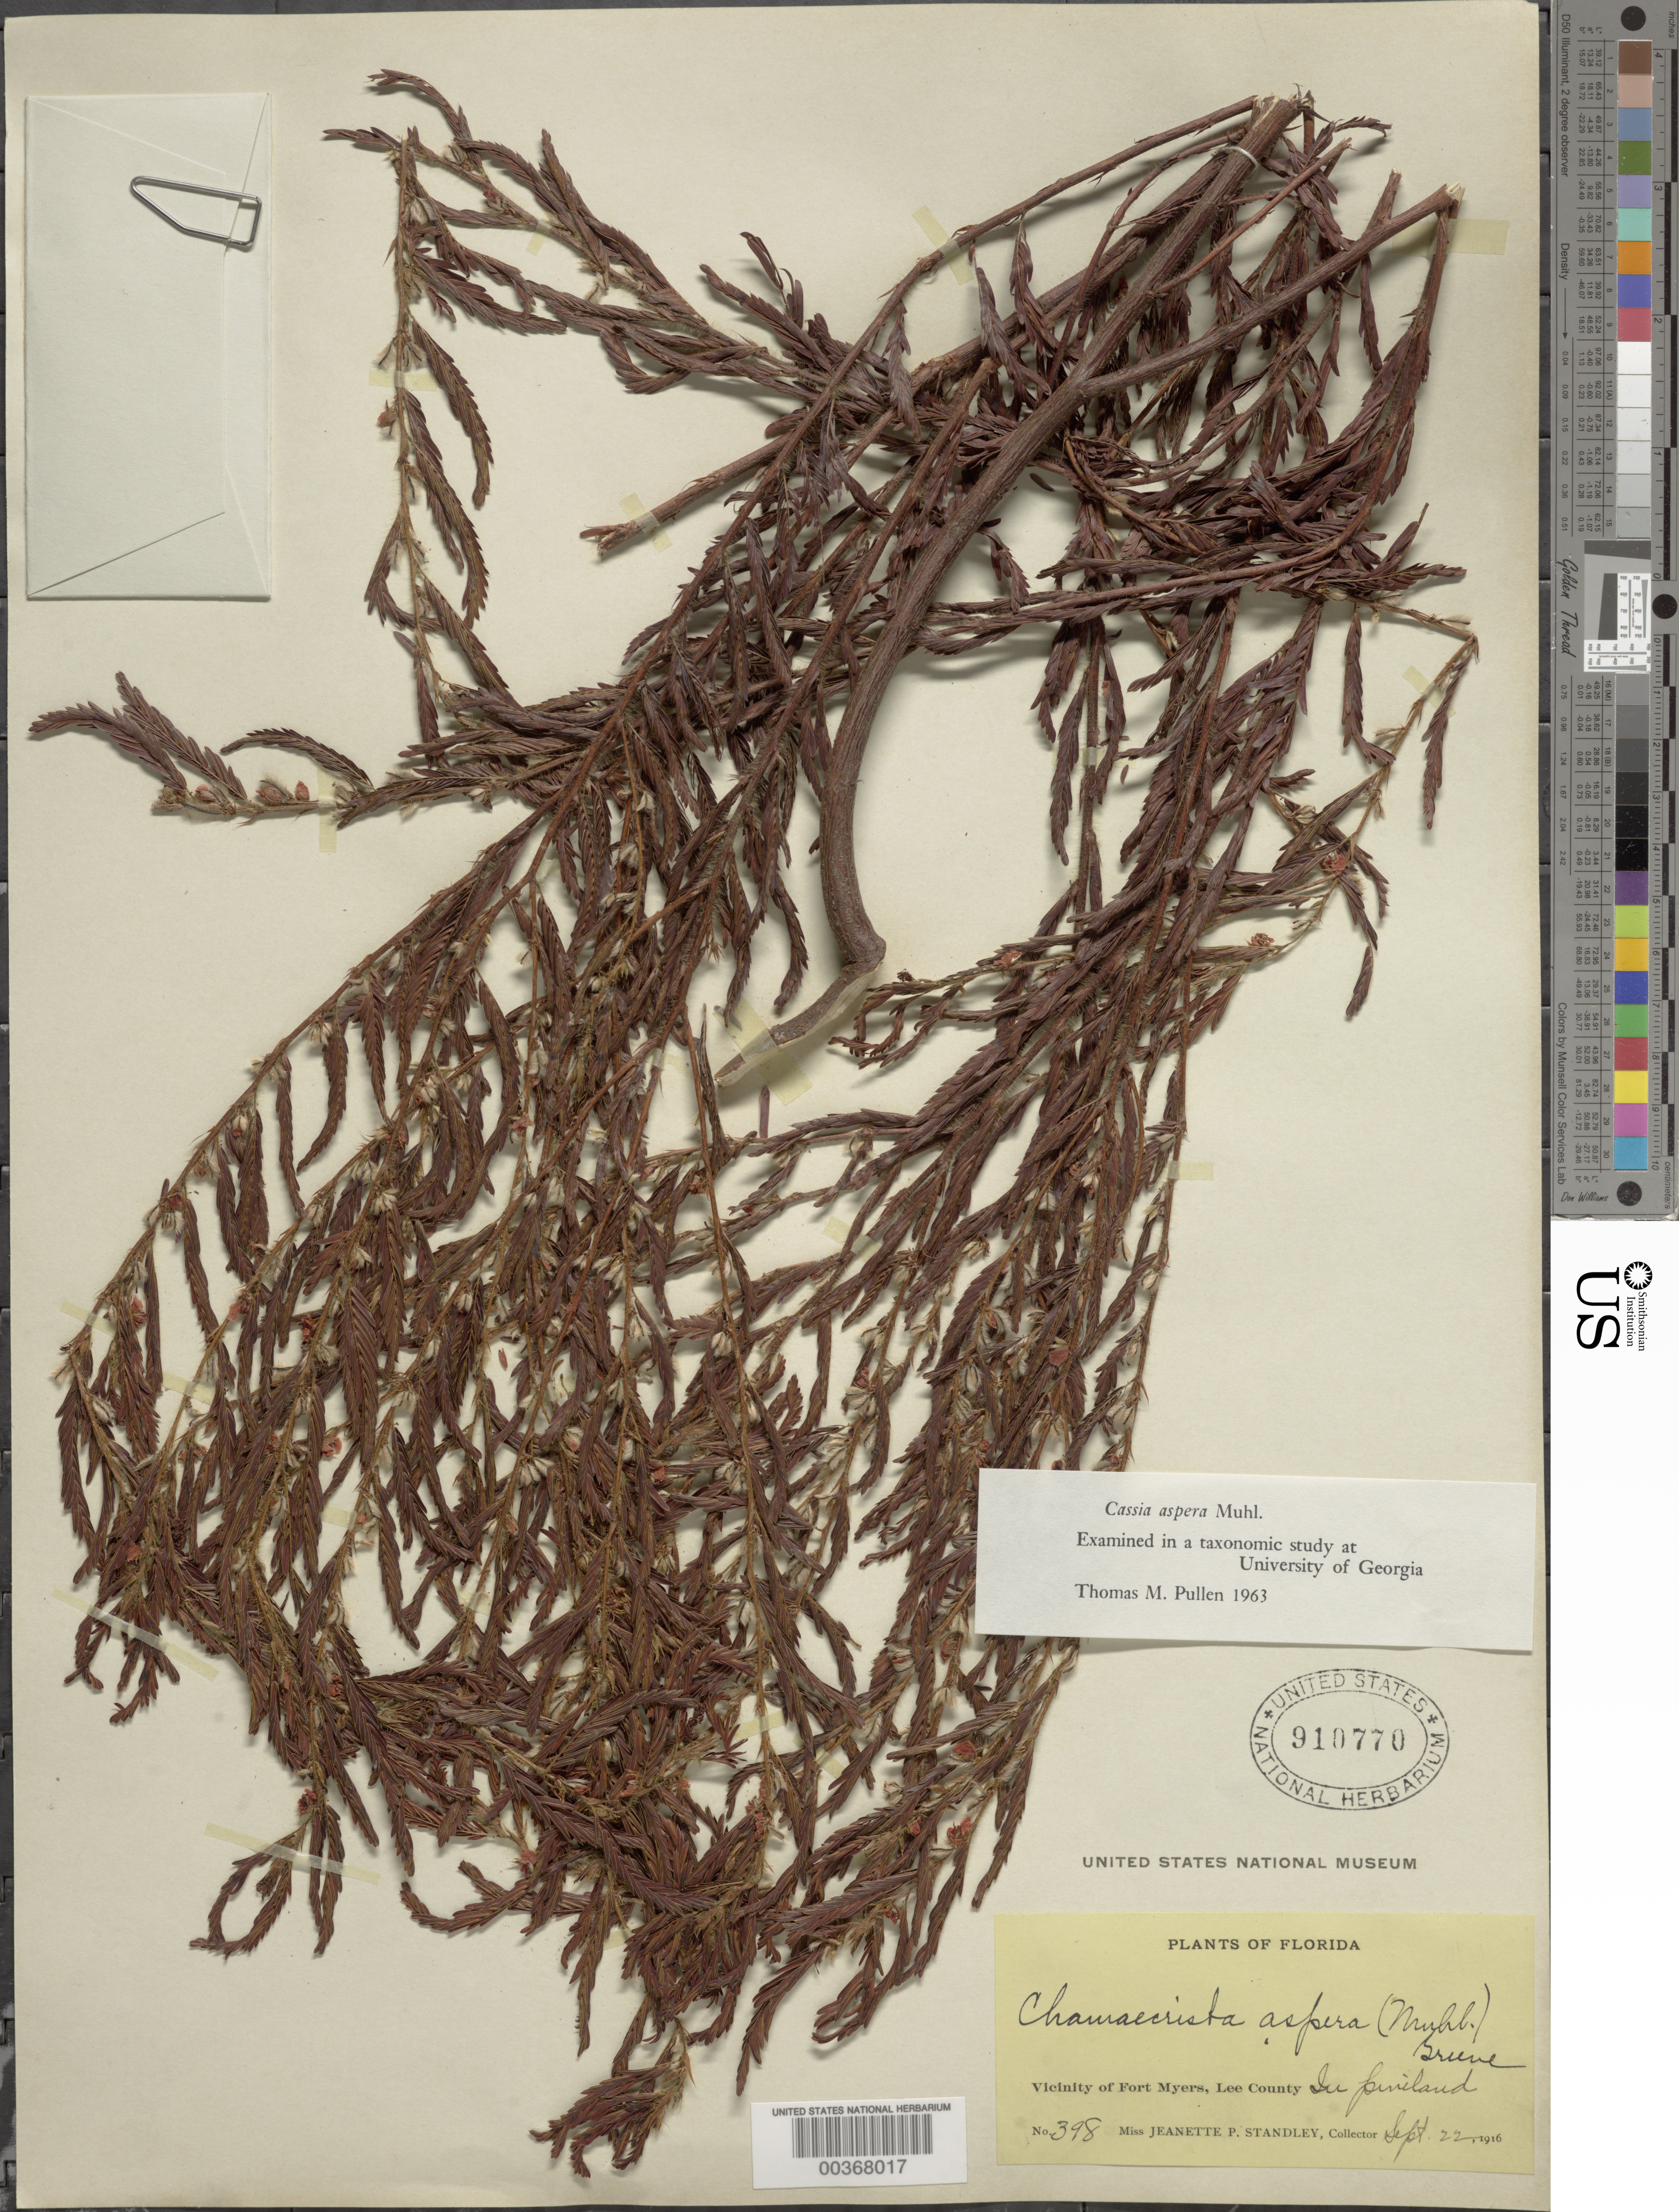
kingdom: Plantae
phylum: Tracheophyta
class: Magnoliopsida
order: Fabales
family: Fabaceae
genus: Chamaecrista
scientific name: Chamaecrista nictitans var. aspera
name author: (Muhl. ex Elliot) H.S. Irwin & Barneby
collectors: J. P. Standley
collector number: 398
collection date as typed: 22 Sep 1916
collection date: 1916-09-22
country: United States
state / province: Florida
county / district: Lee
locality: Vicinity of fort myers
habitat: In pineland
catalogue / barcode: US 910770